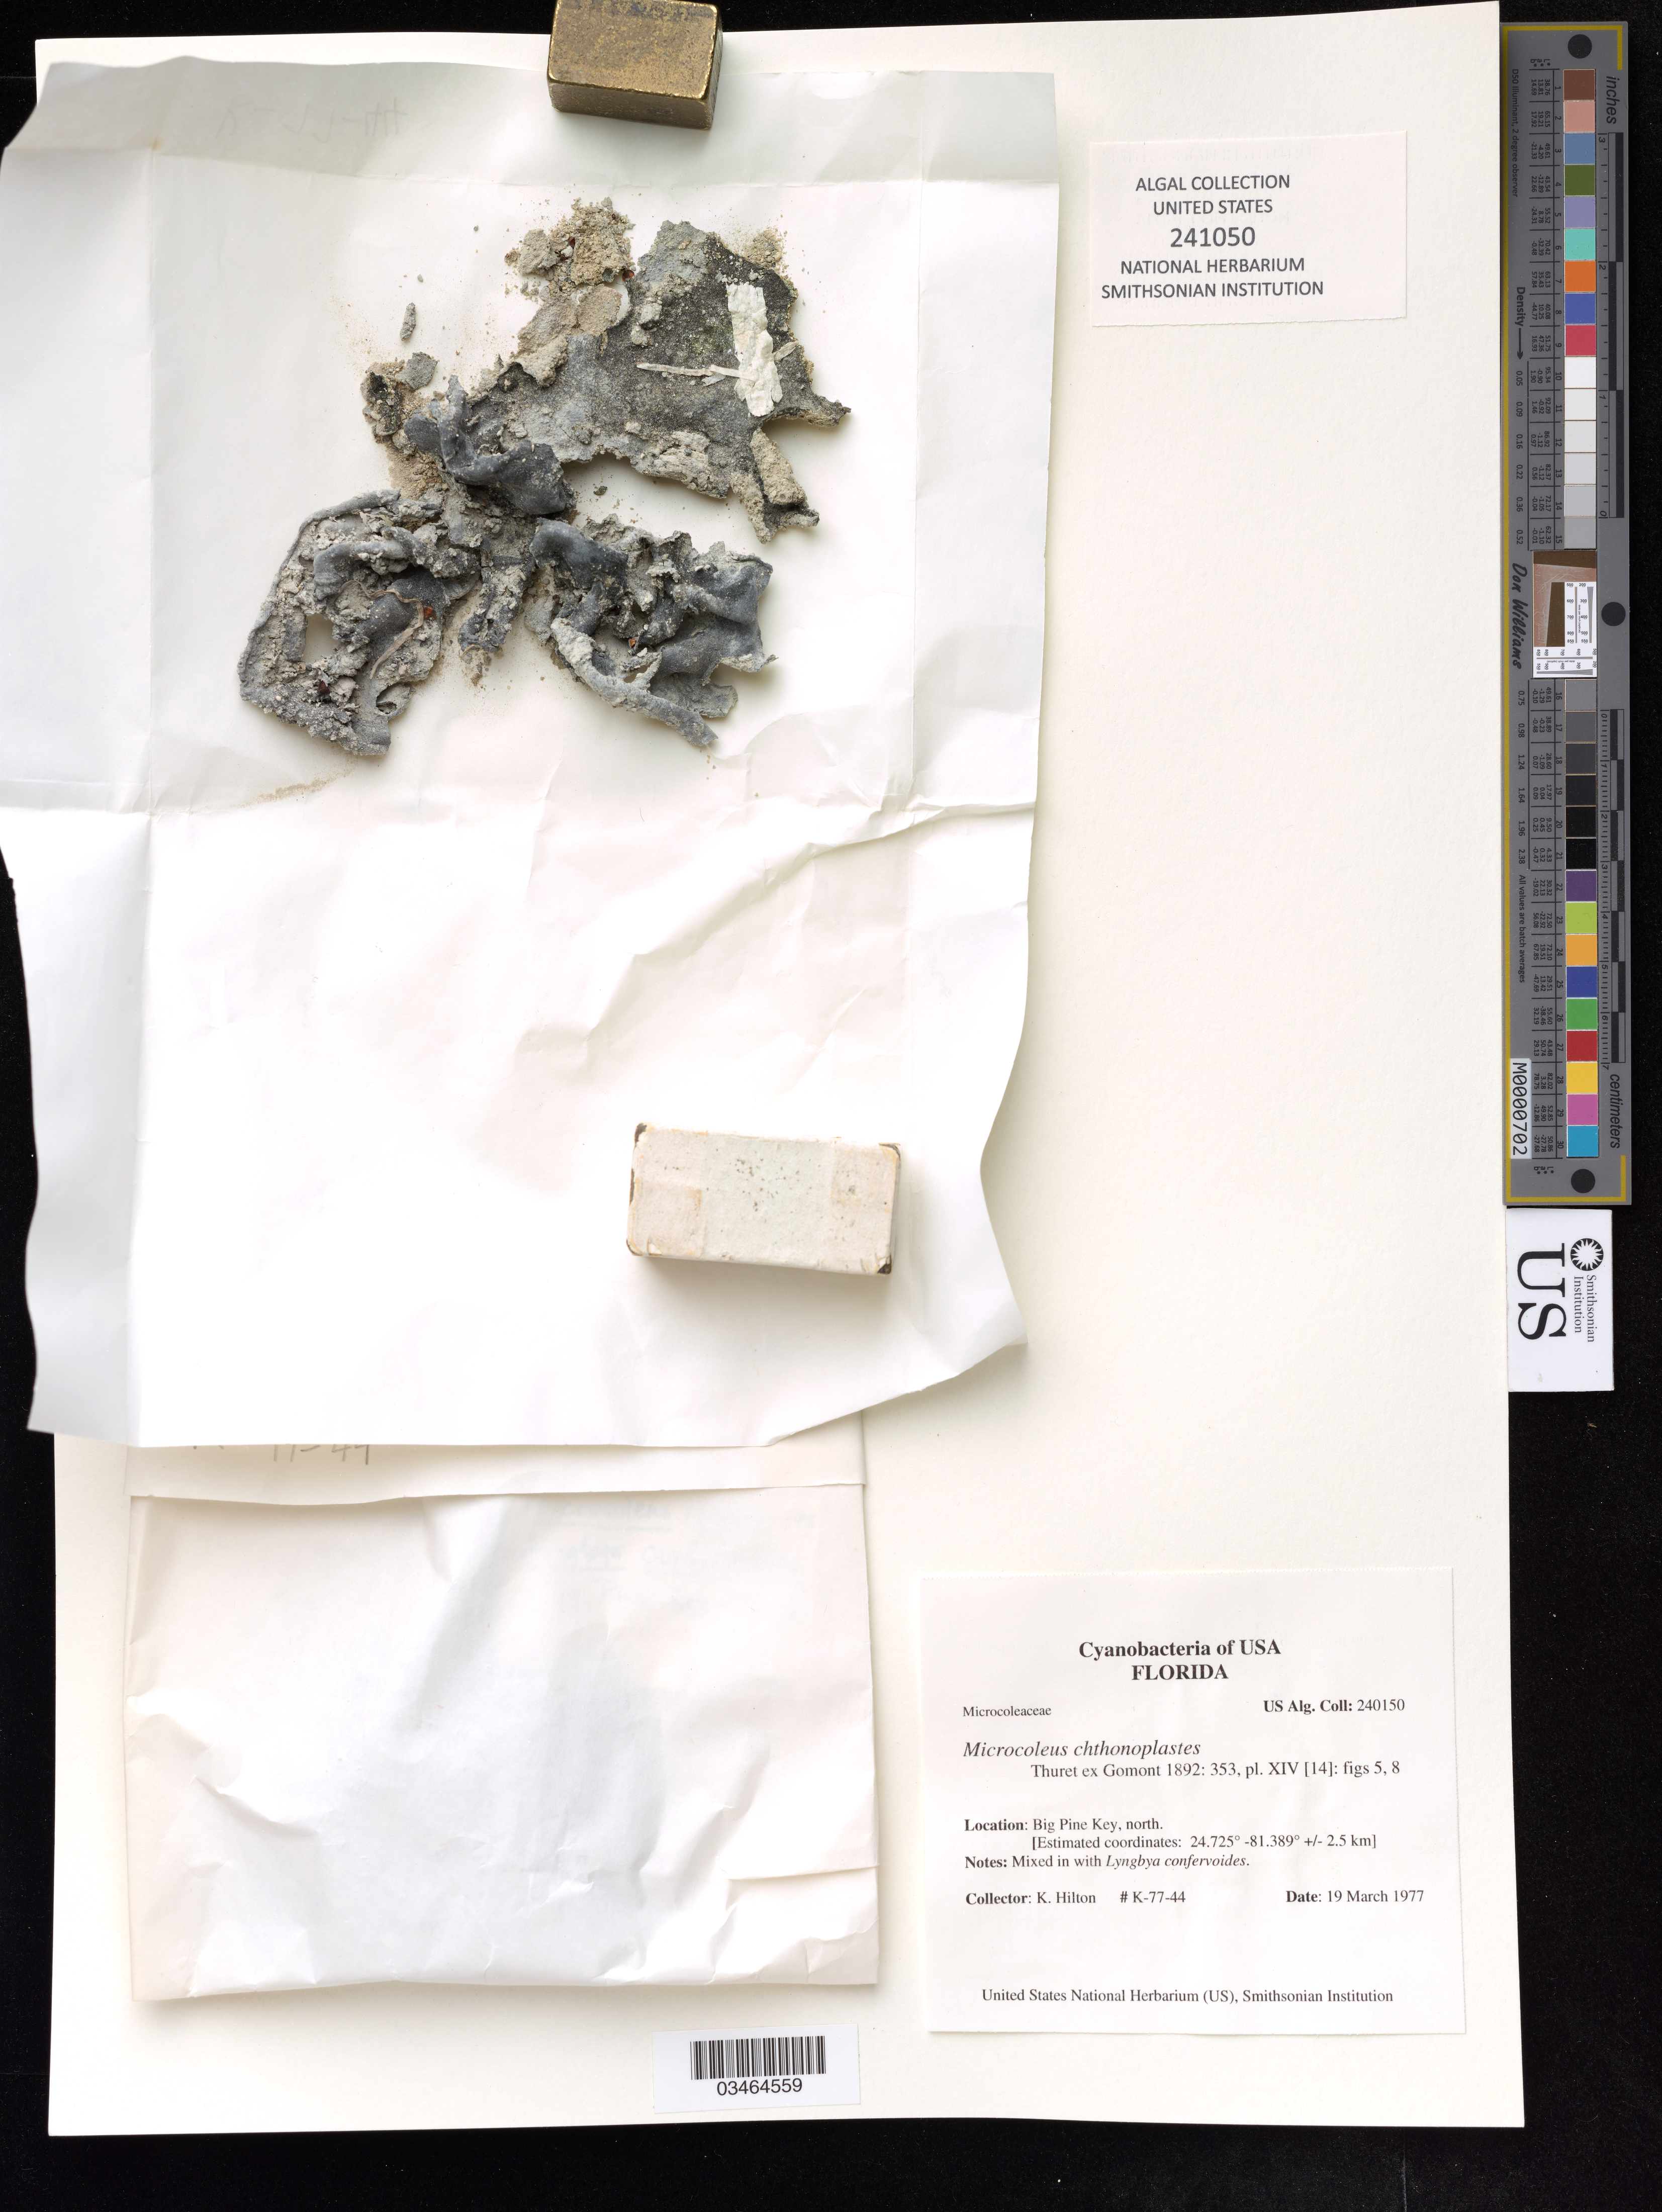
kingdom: Bacteria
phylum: Cyanobacteria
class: Cyanobacteriia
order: Cyanobacteriales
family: Microcoleaceae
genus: Microcoleus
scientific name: Microcoleus chthonoplastes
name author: Thur. ex Gomont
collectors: K. Hilton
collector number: K-77-44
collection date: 1977-03-19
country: United States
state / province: Florida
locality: Big Pine Key, north.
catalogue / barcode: US 241050